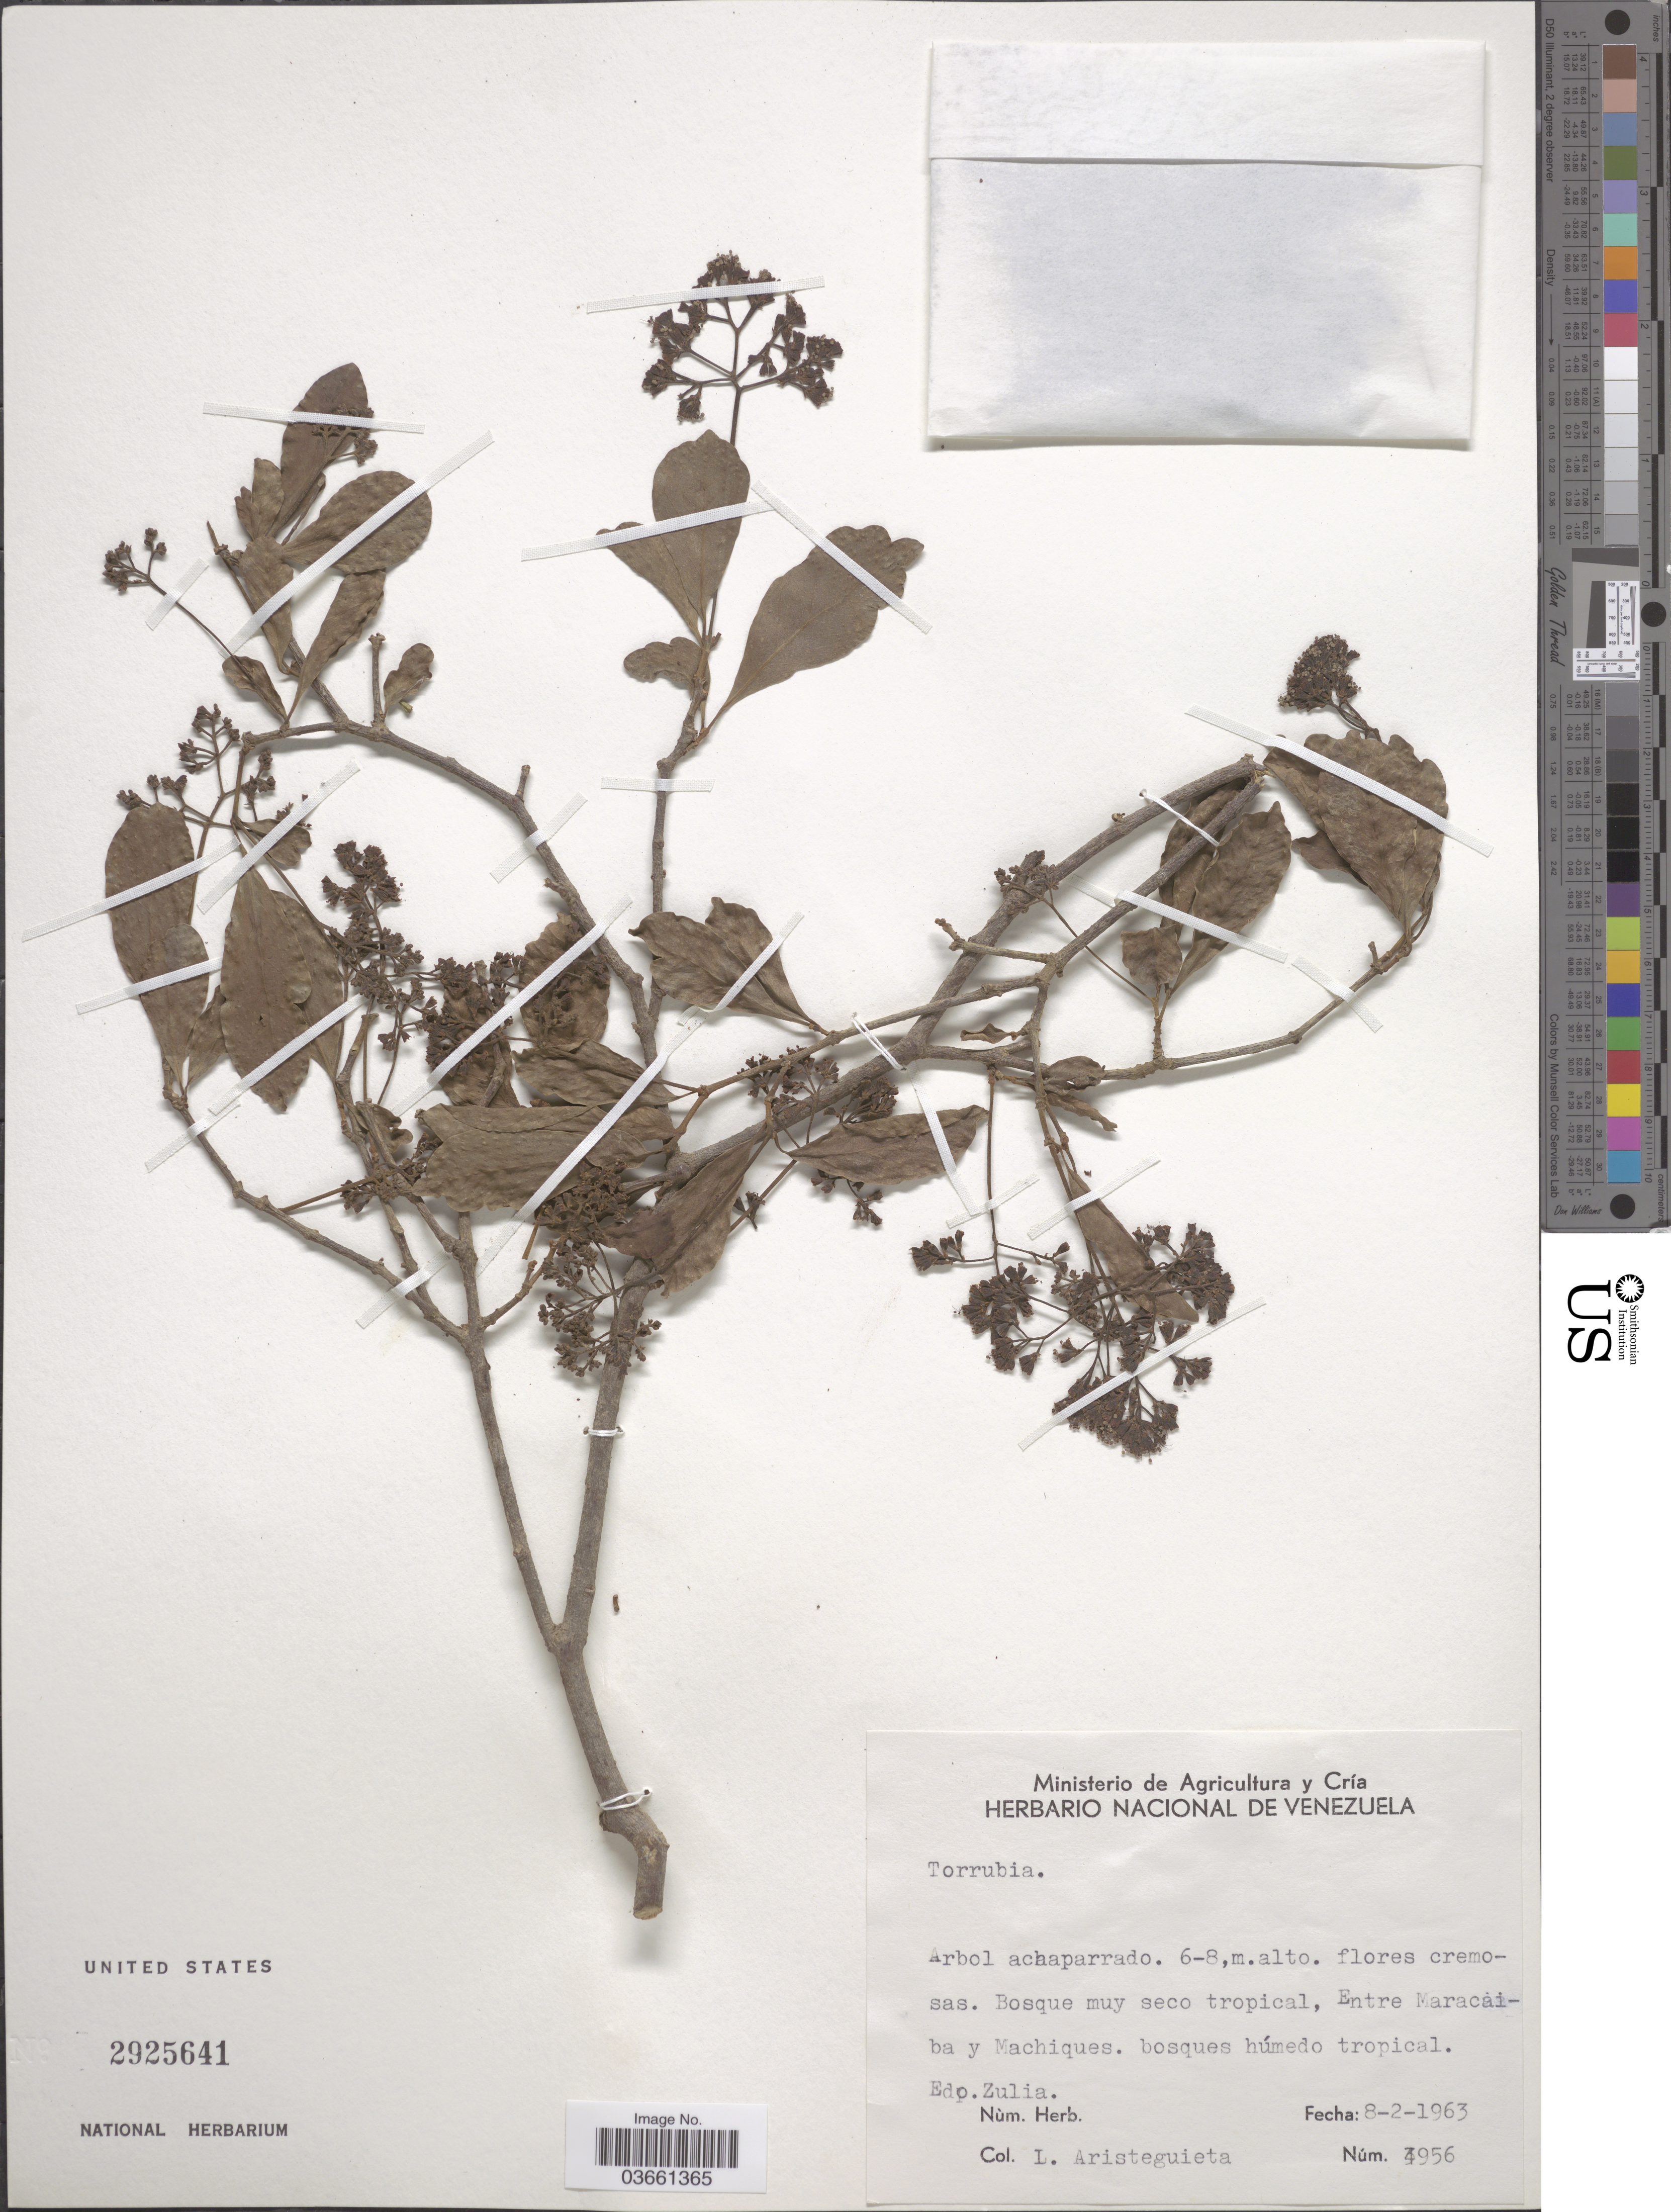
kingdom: Plantae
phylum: Tracheophyta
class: Magnoliopsida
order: Caryophyllales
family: Nyctaginaceae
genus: Guapira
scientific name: Guapira sp.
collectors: L. Aristeguieta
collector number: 3956*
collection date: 1963-02-08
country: Venezuela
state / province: Zulia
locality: Entre Maracaiba y Machiques.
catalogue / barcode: US 2925641